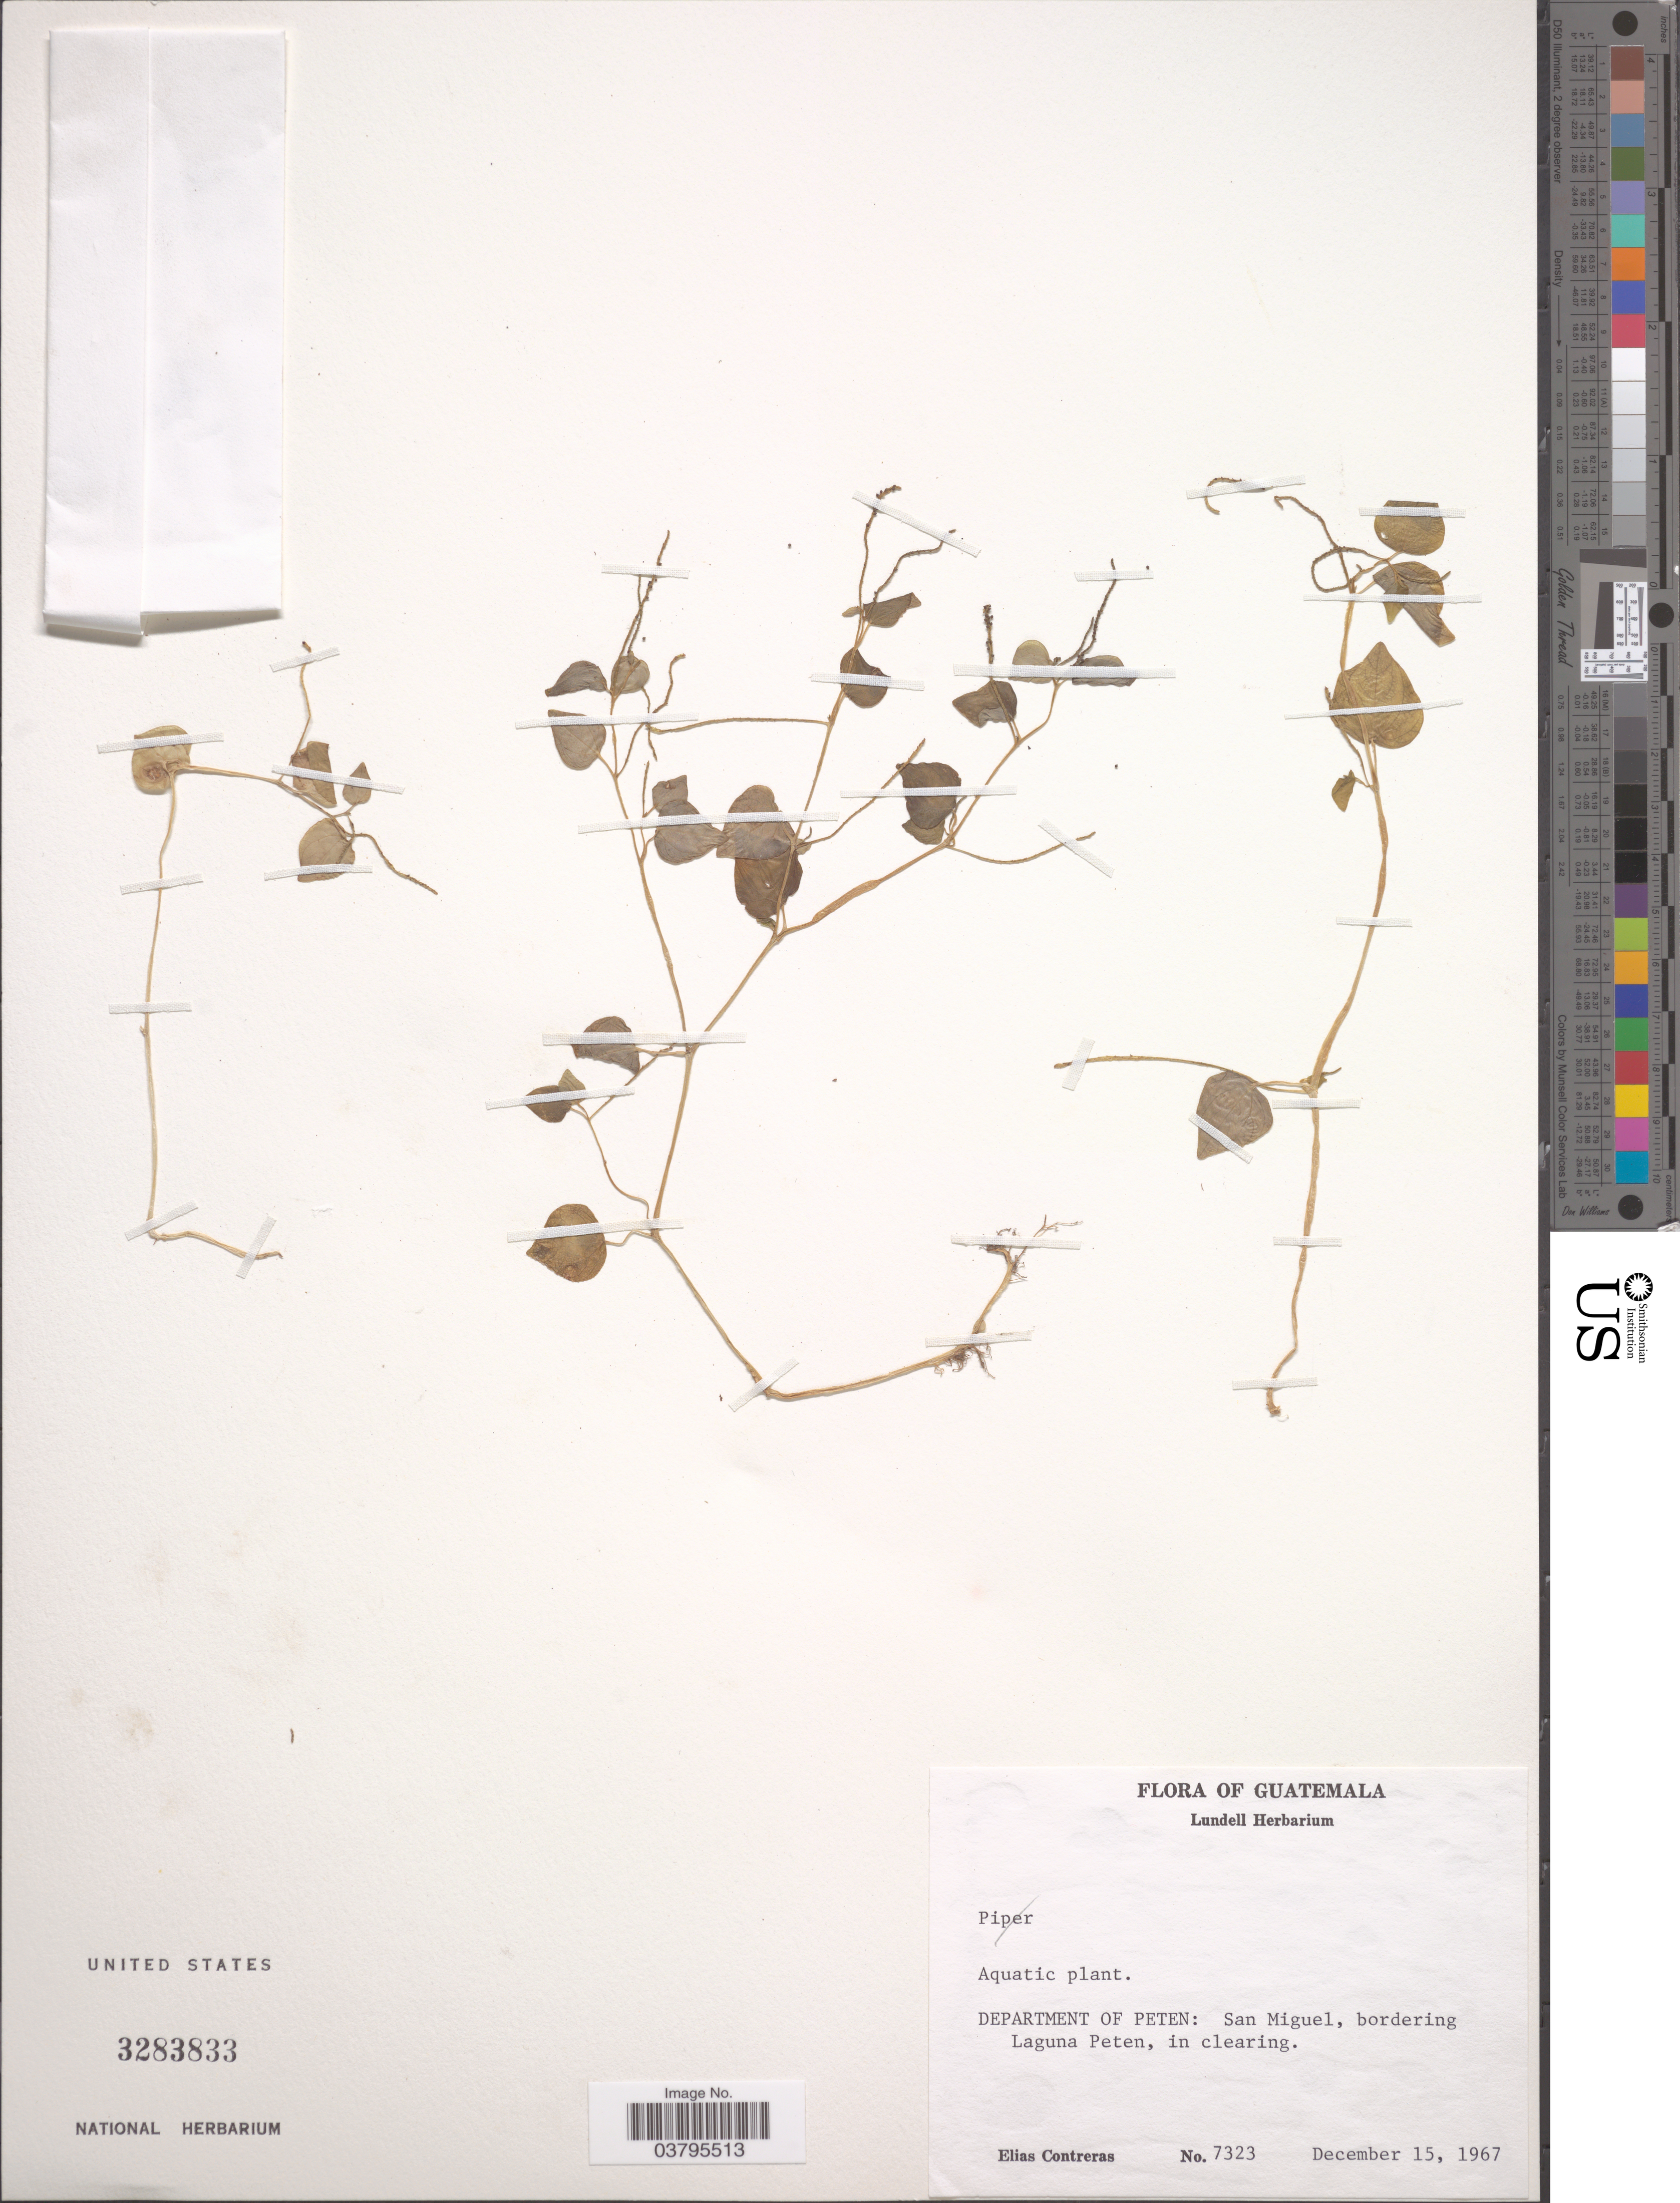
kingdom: Plantae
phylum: Tracheophyta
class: Magnoliopsida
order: Piperales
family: Piperaceae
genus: Peperomia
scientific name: Peperomia pellucida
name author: (L.) Kunth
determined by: Jiménez, José Estaban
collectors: E. Contreras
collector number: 7323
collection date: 1967-12-15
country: Guatemala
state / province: El Peten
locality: Department of Peten: San Miguel, bordering Laguna Peten, in clearing.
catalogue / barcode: US 3283833